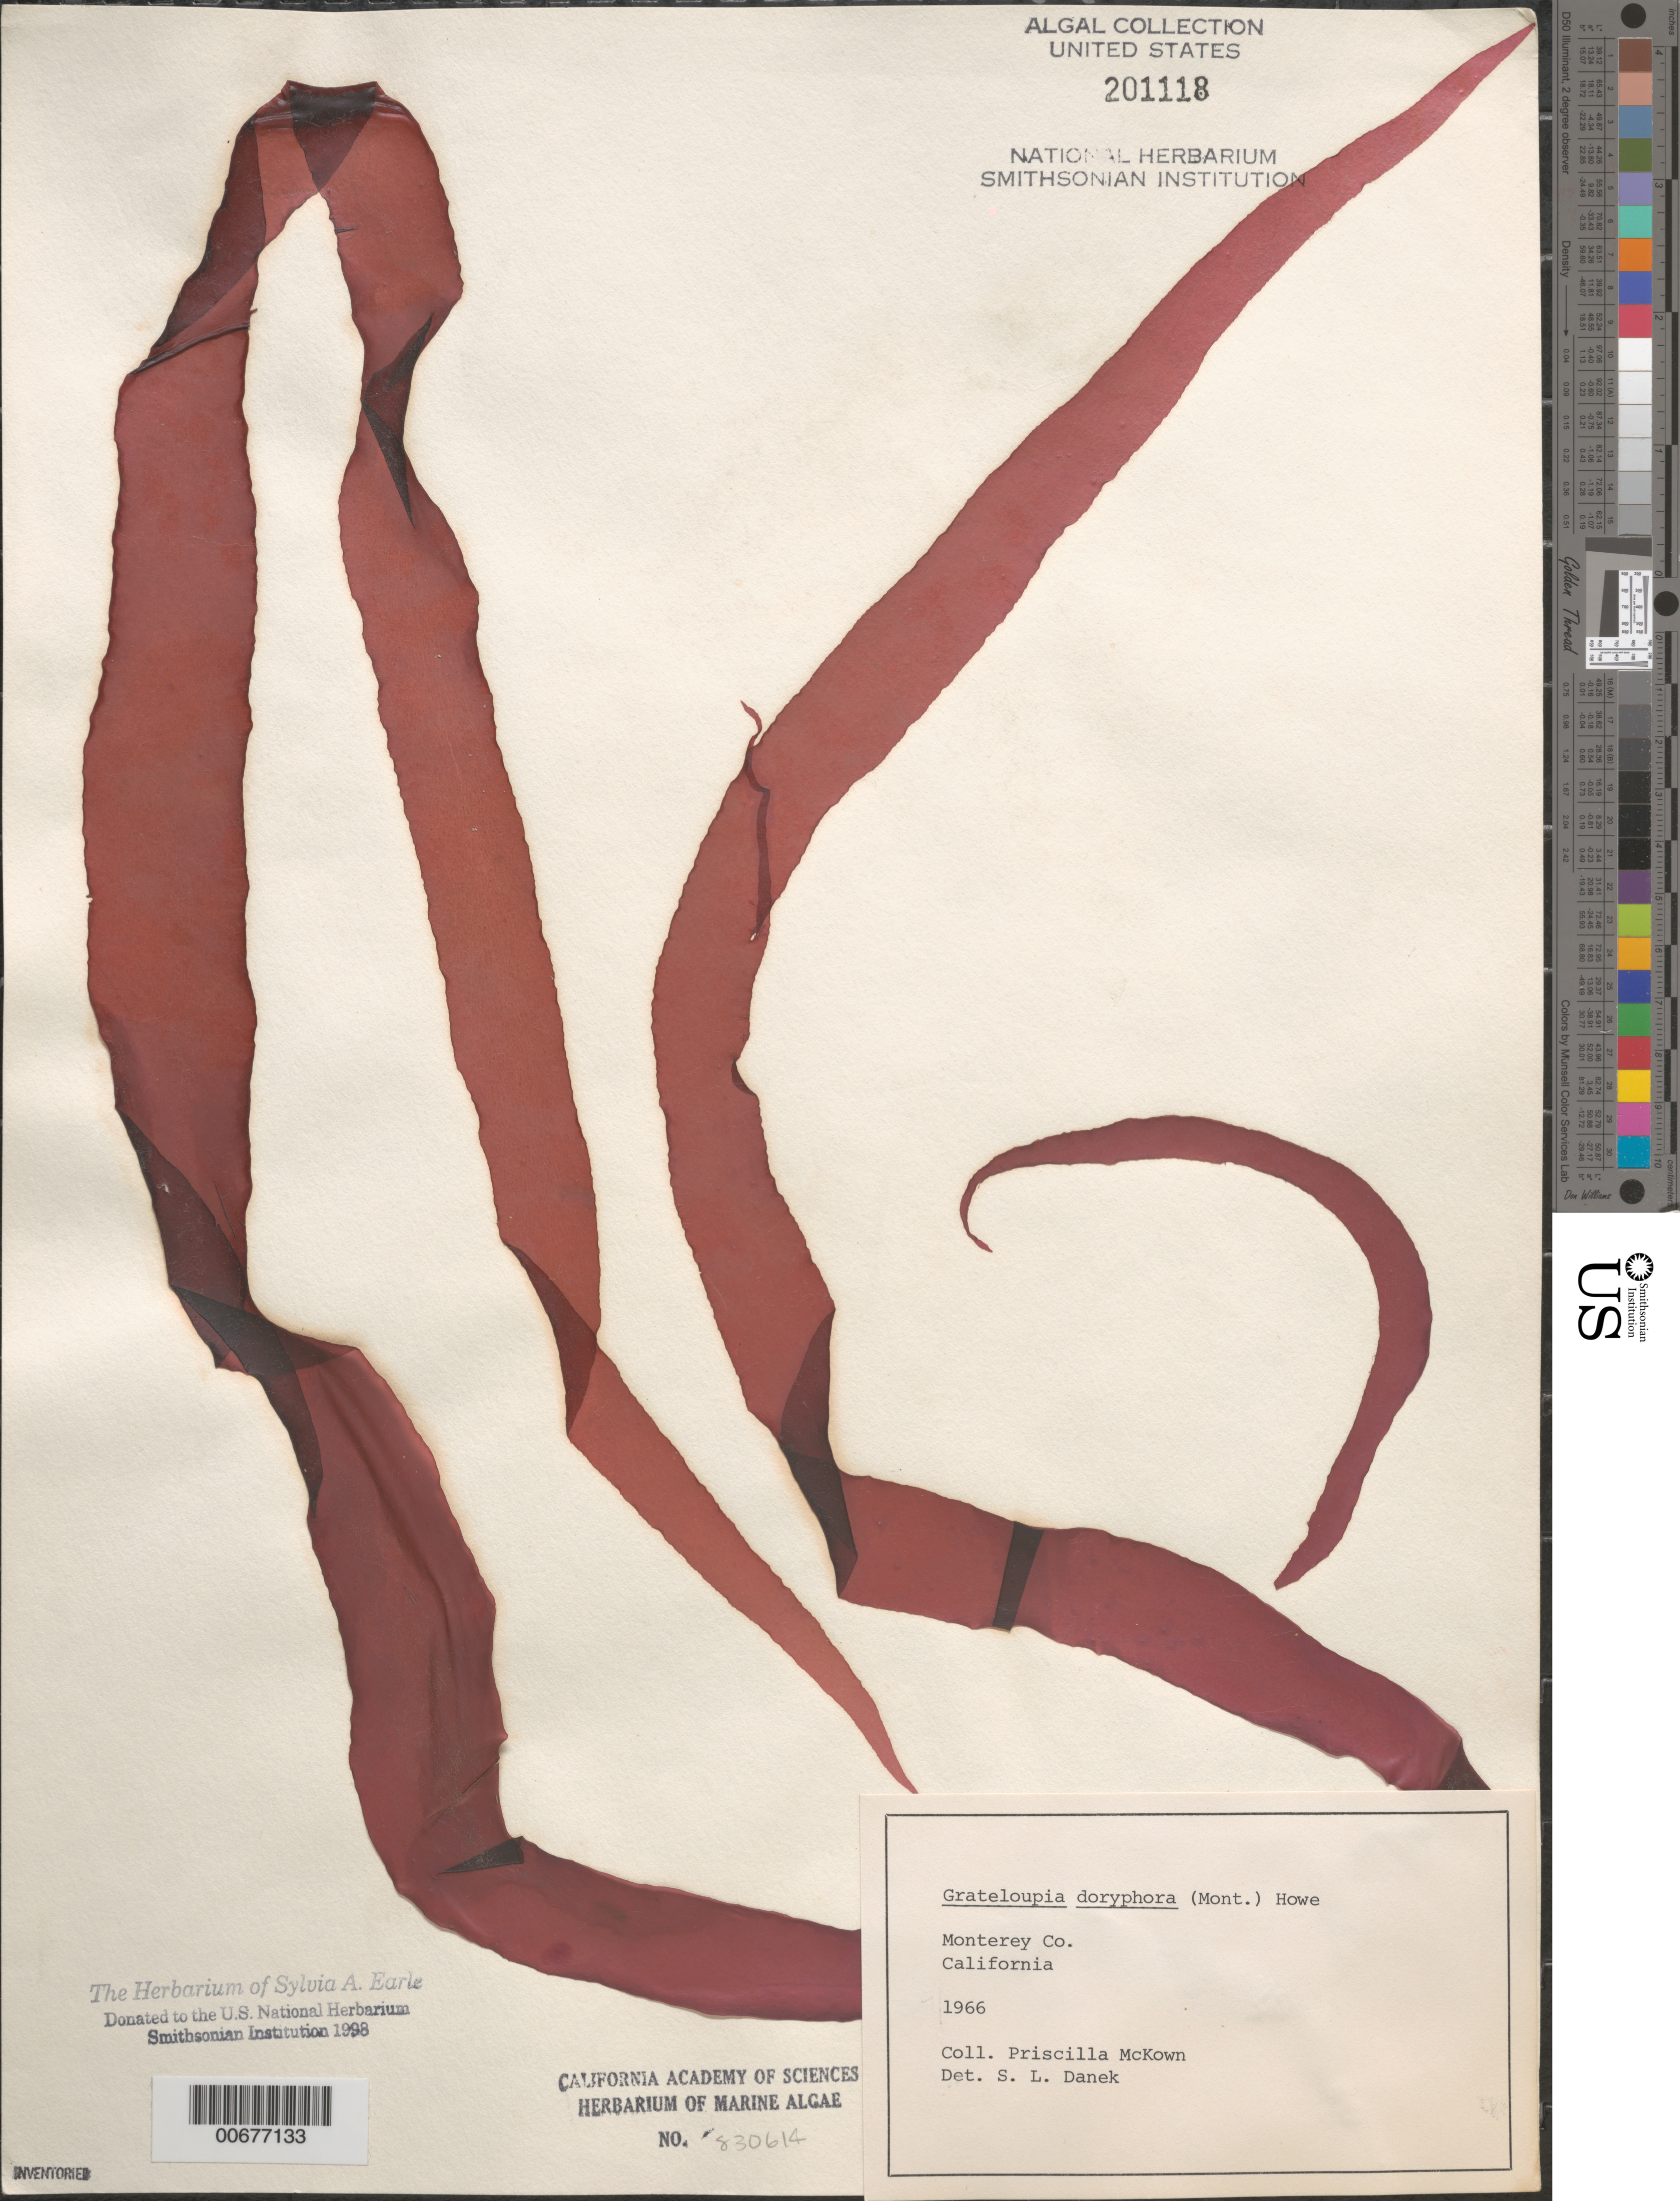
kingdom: Plantae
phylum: Rhodophyta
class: Florideophyceae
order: Halymeniales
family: Halymeniaceae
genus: Grateloupia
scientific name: Grateloupia doryphora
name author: (Mont.) Howe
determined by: Danek, S. L.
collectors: P. McKown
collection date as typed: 1966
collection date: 1966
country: United States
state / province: California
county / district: Monterey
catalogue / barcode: US 201118